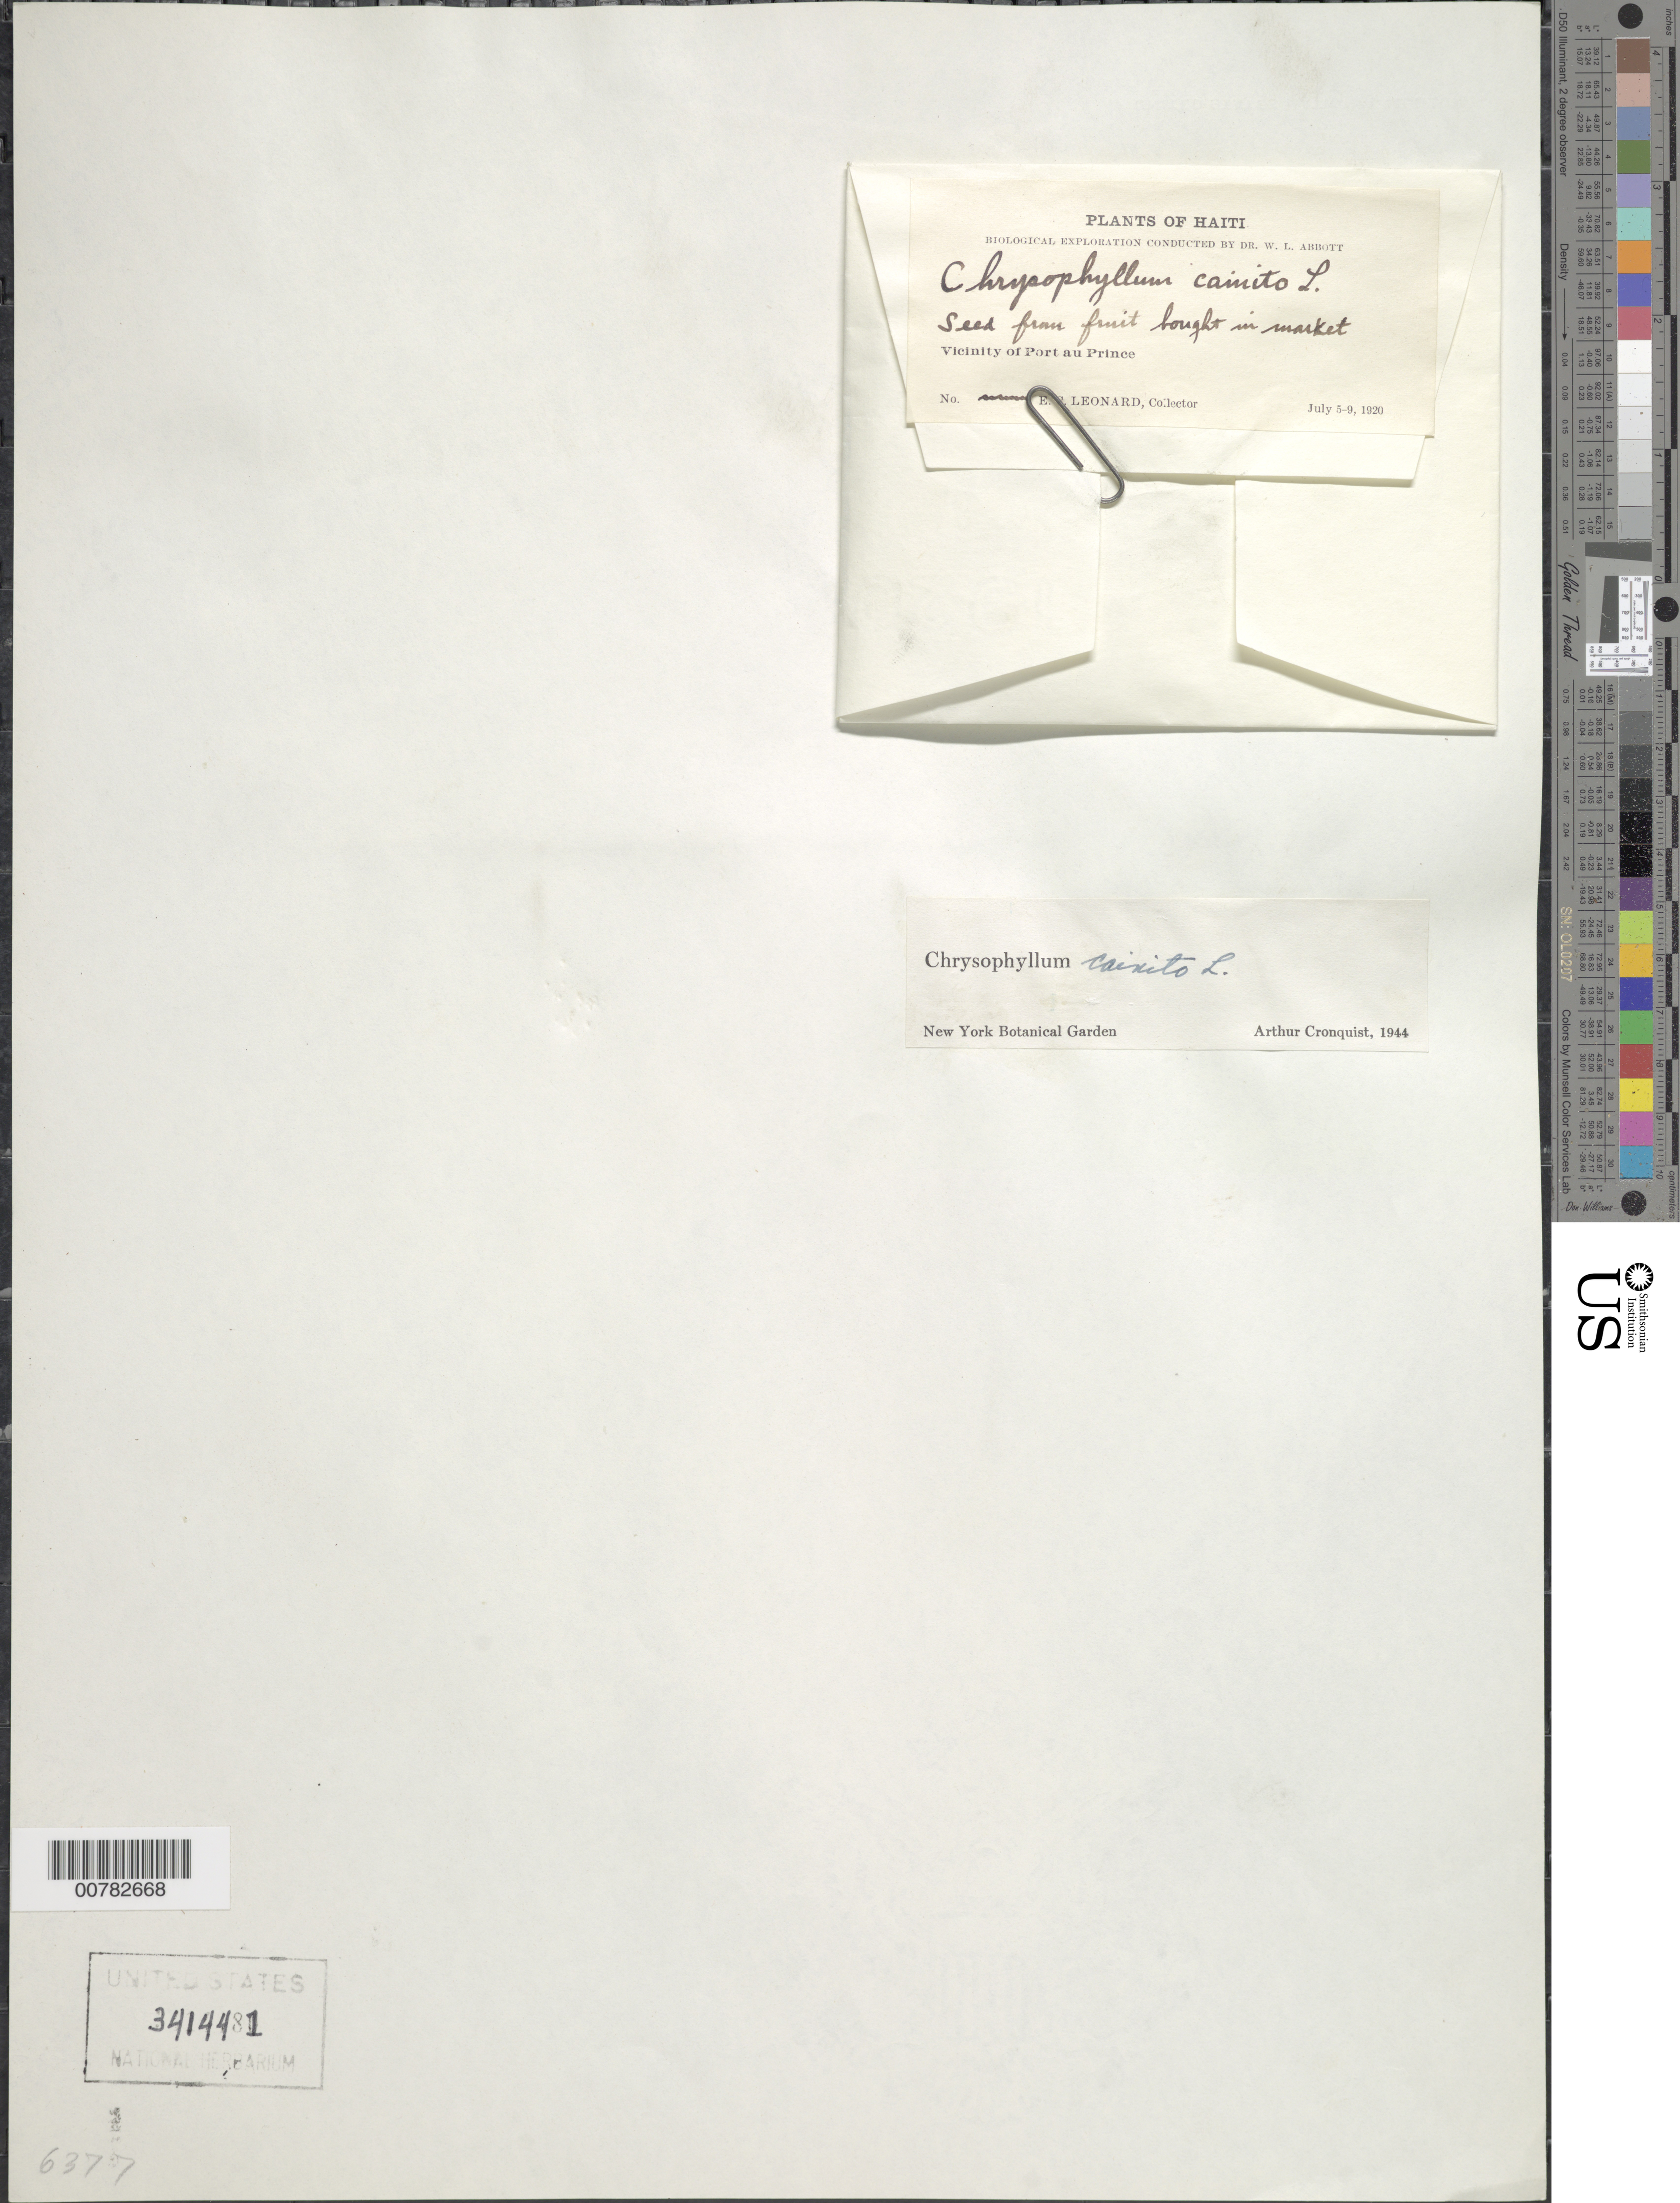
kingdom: Plantae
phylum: Tracheophyta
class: Magnoliopsida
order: Ericales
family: Sapotaceae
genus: Chrysophyllum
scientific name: Chrysophyllum cainito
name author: L.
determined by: Cronquist, A. J.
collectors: E. C. Leonard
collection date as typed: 05 Jul 1920 to 09 Jul 1920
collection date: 1920-07-05/1920-07-09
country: Haiti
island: Hispaniola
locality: Vicinity of Port au Prince.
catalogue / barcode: US 3414481